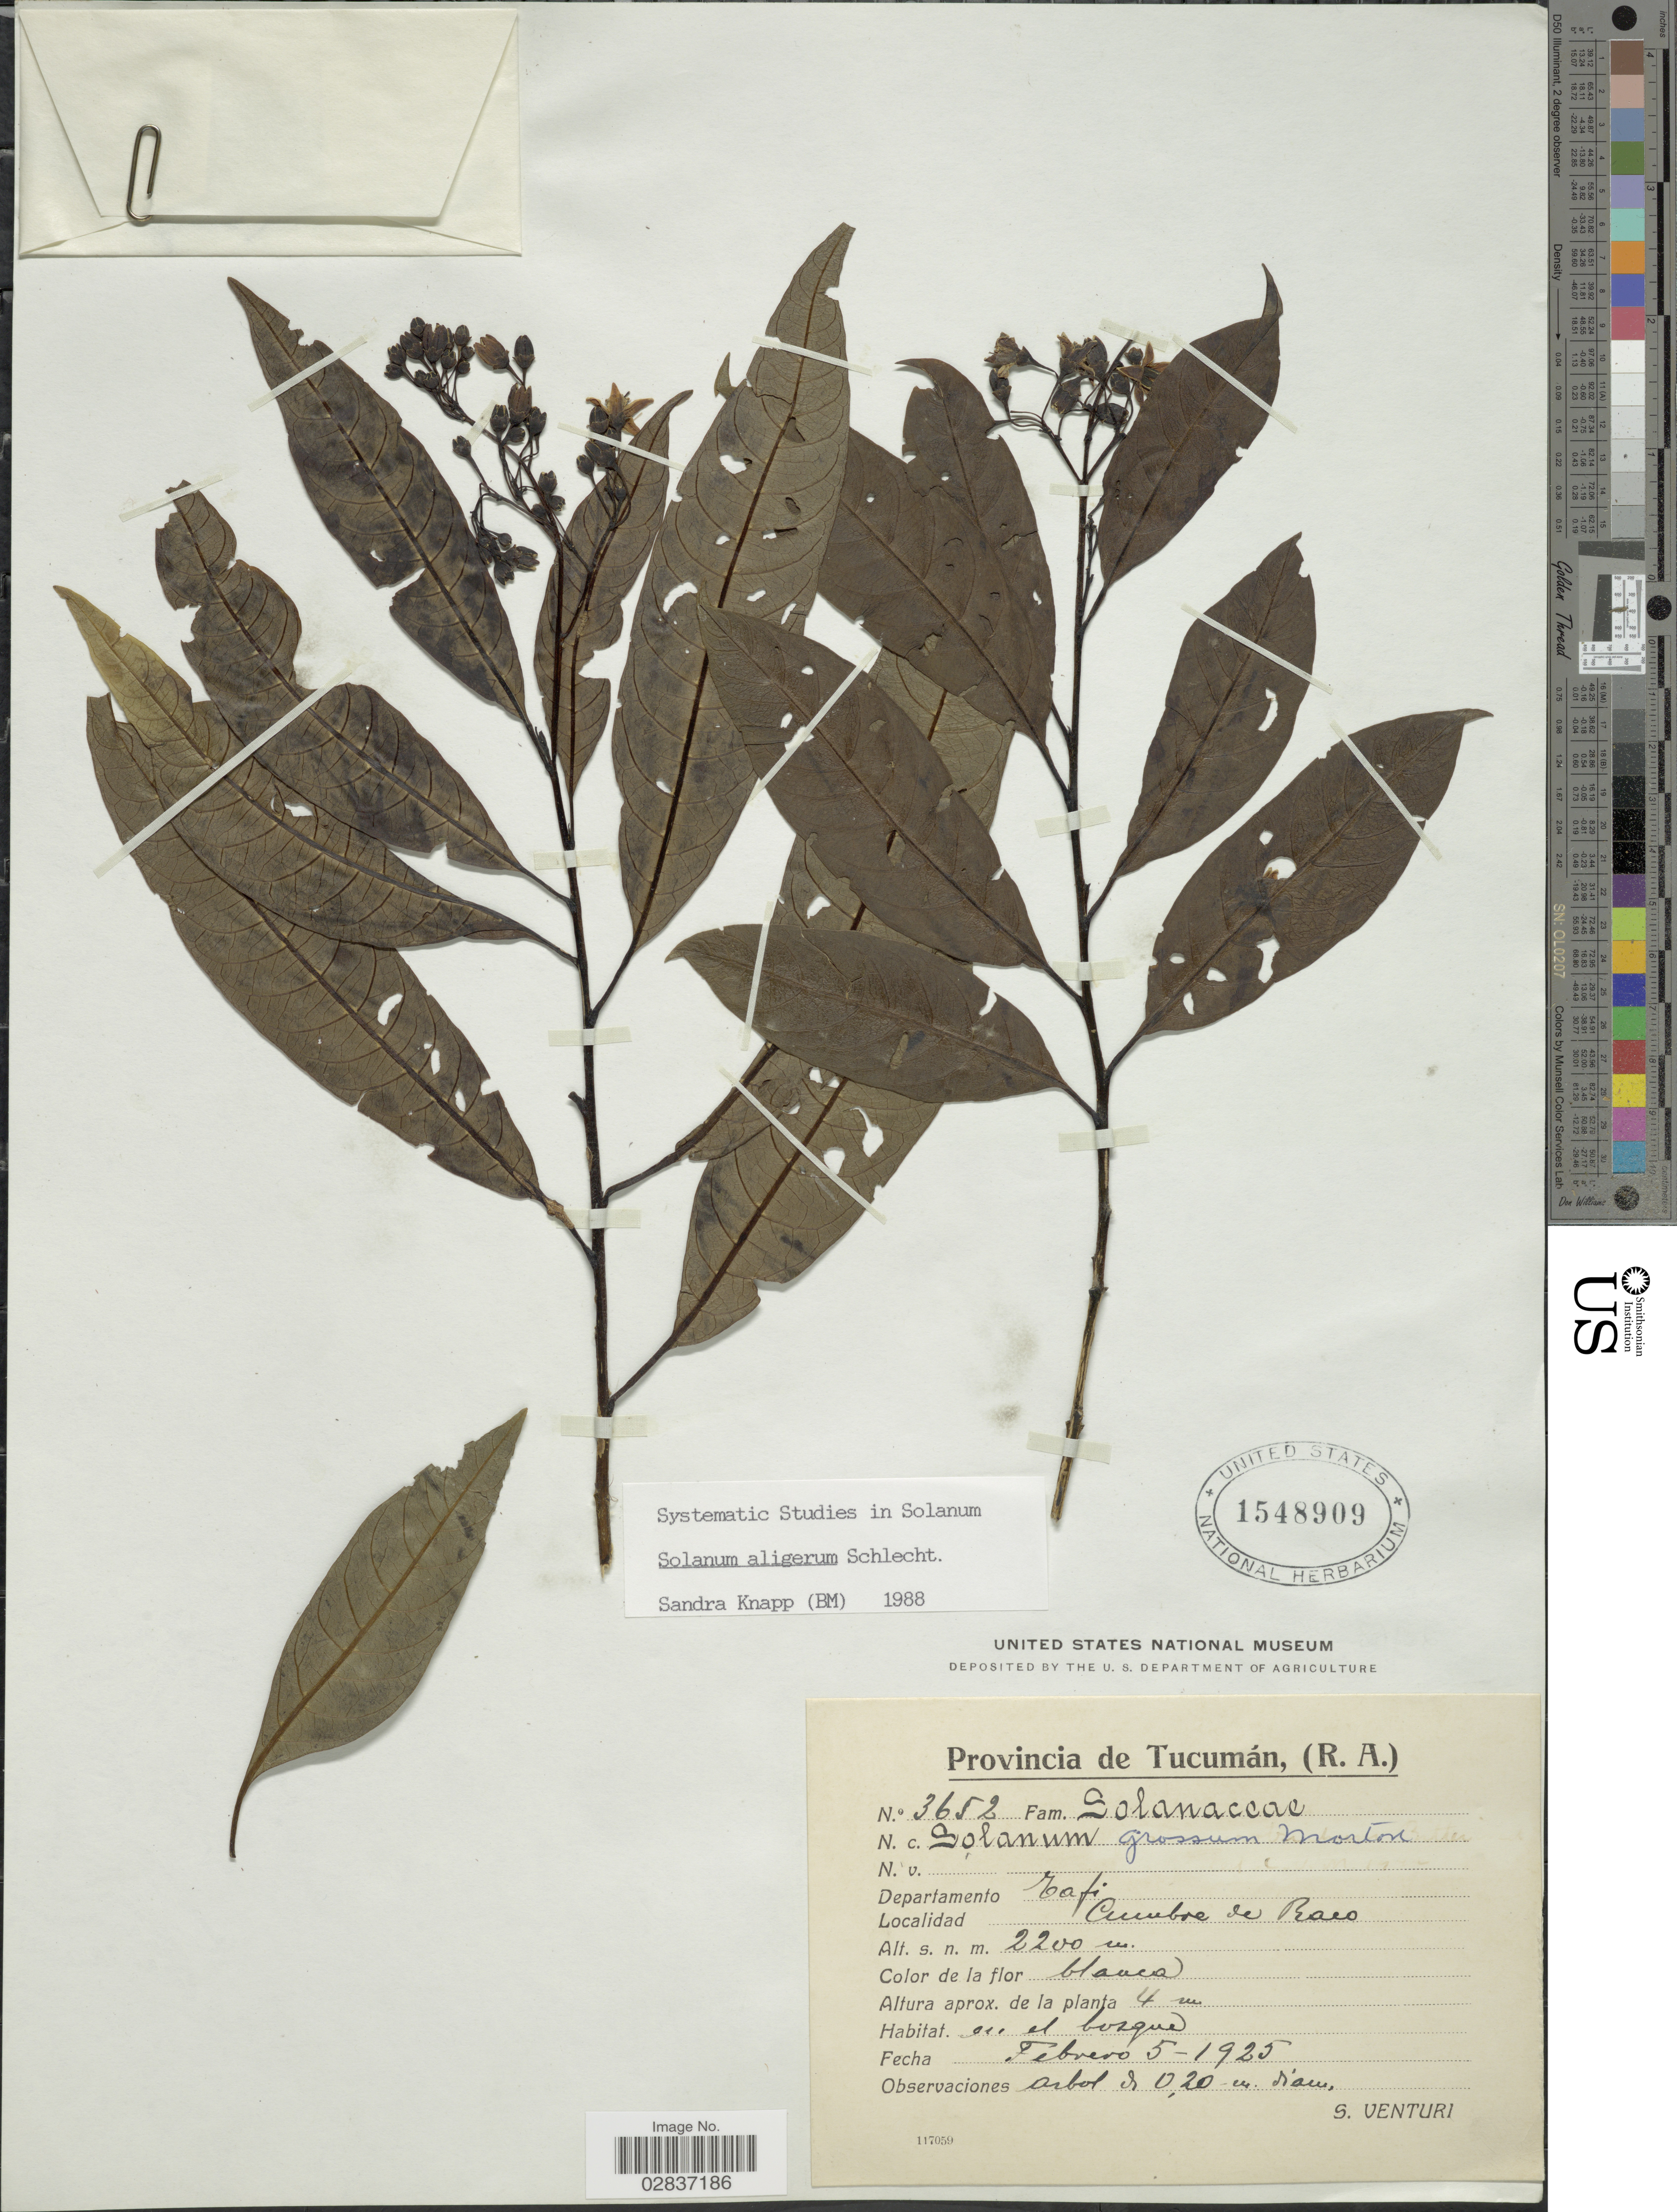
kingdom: Plantae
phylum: Tracheophyta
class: Magnoliopsida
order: Solanales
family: Solanaceae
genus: Solanum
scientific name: Solanum aligerum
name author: Schltdl.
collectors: S. Venturi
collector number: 3652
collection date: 1925-02-05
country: Argentina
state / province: Tucuman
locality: Departamento Tafi, Cumbre de Raco.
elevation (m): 2200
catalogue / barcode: US 1548909